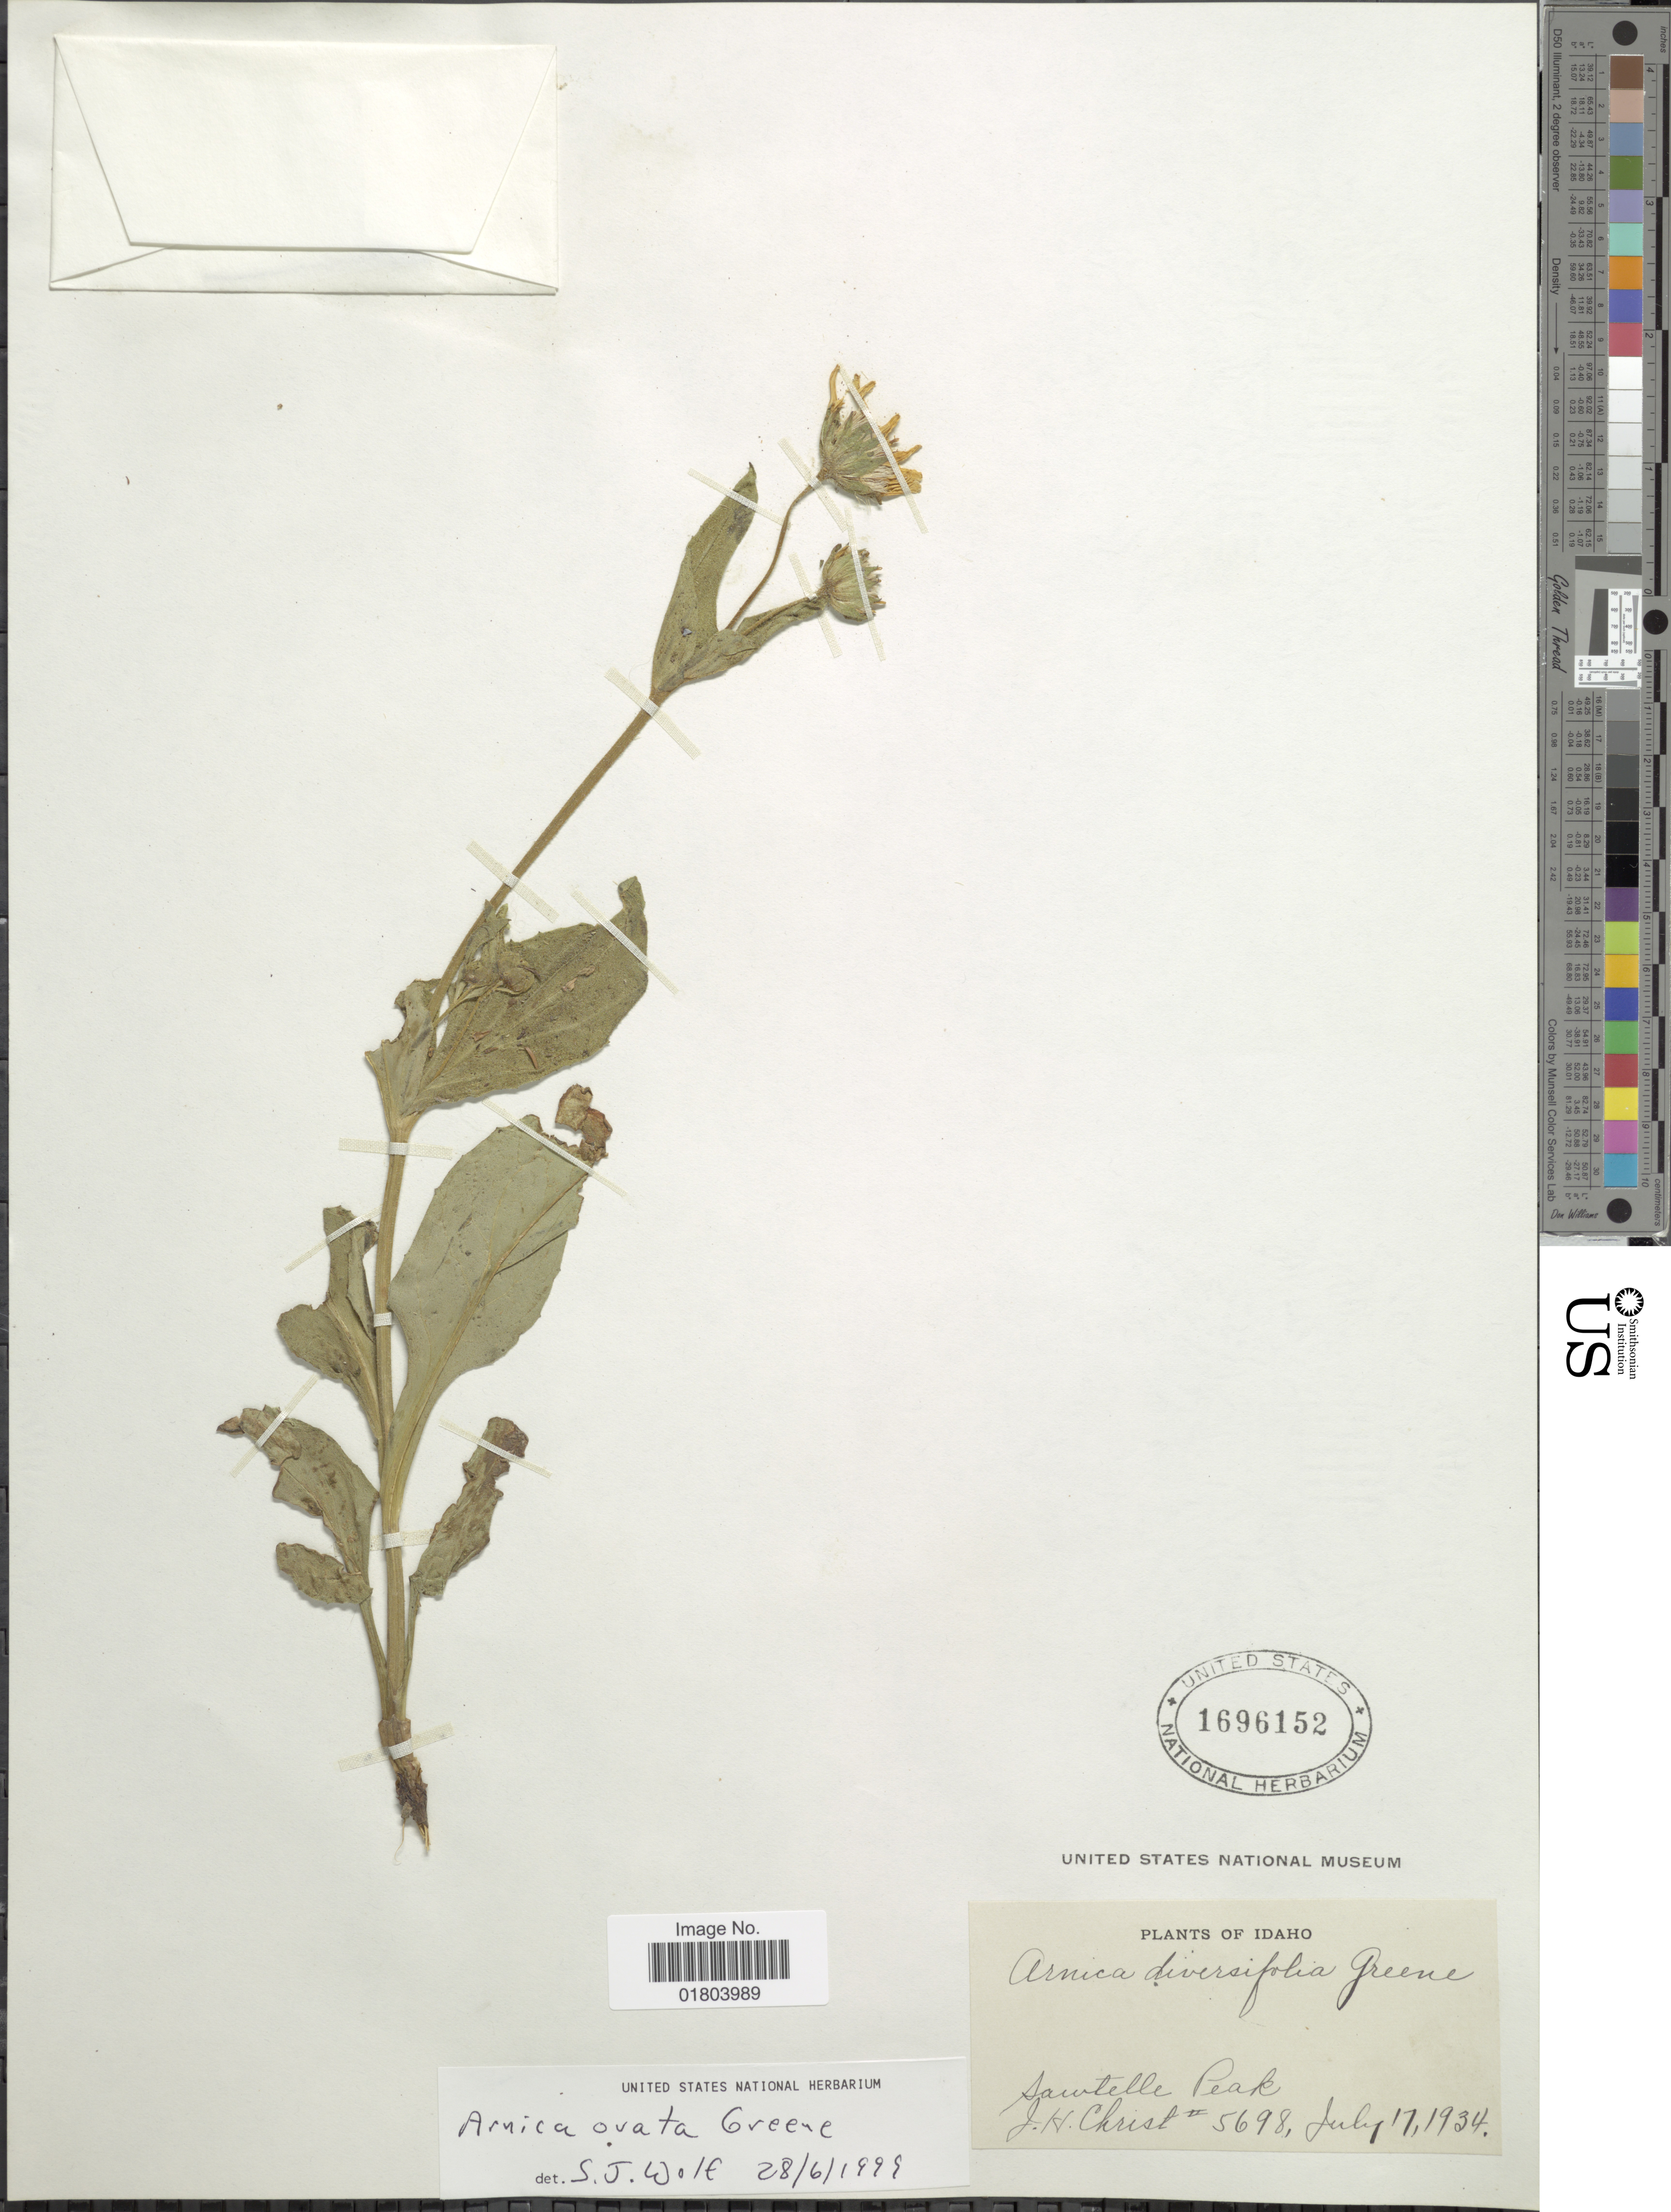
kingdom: Plantae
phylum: Tracheophyta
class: Magnoliopsida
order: Asterales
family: Asteraceae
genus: Arnica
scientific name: Arnica ovata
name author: Greene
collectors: J. H. Christ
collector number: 5698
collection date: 1934-07-17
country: United States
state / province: Idaho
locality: Sawtelle Peak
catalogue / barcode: US 1696152